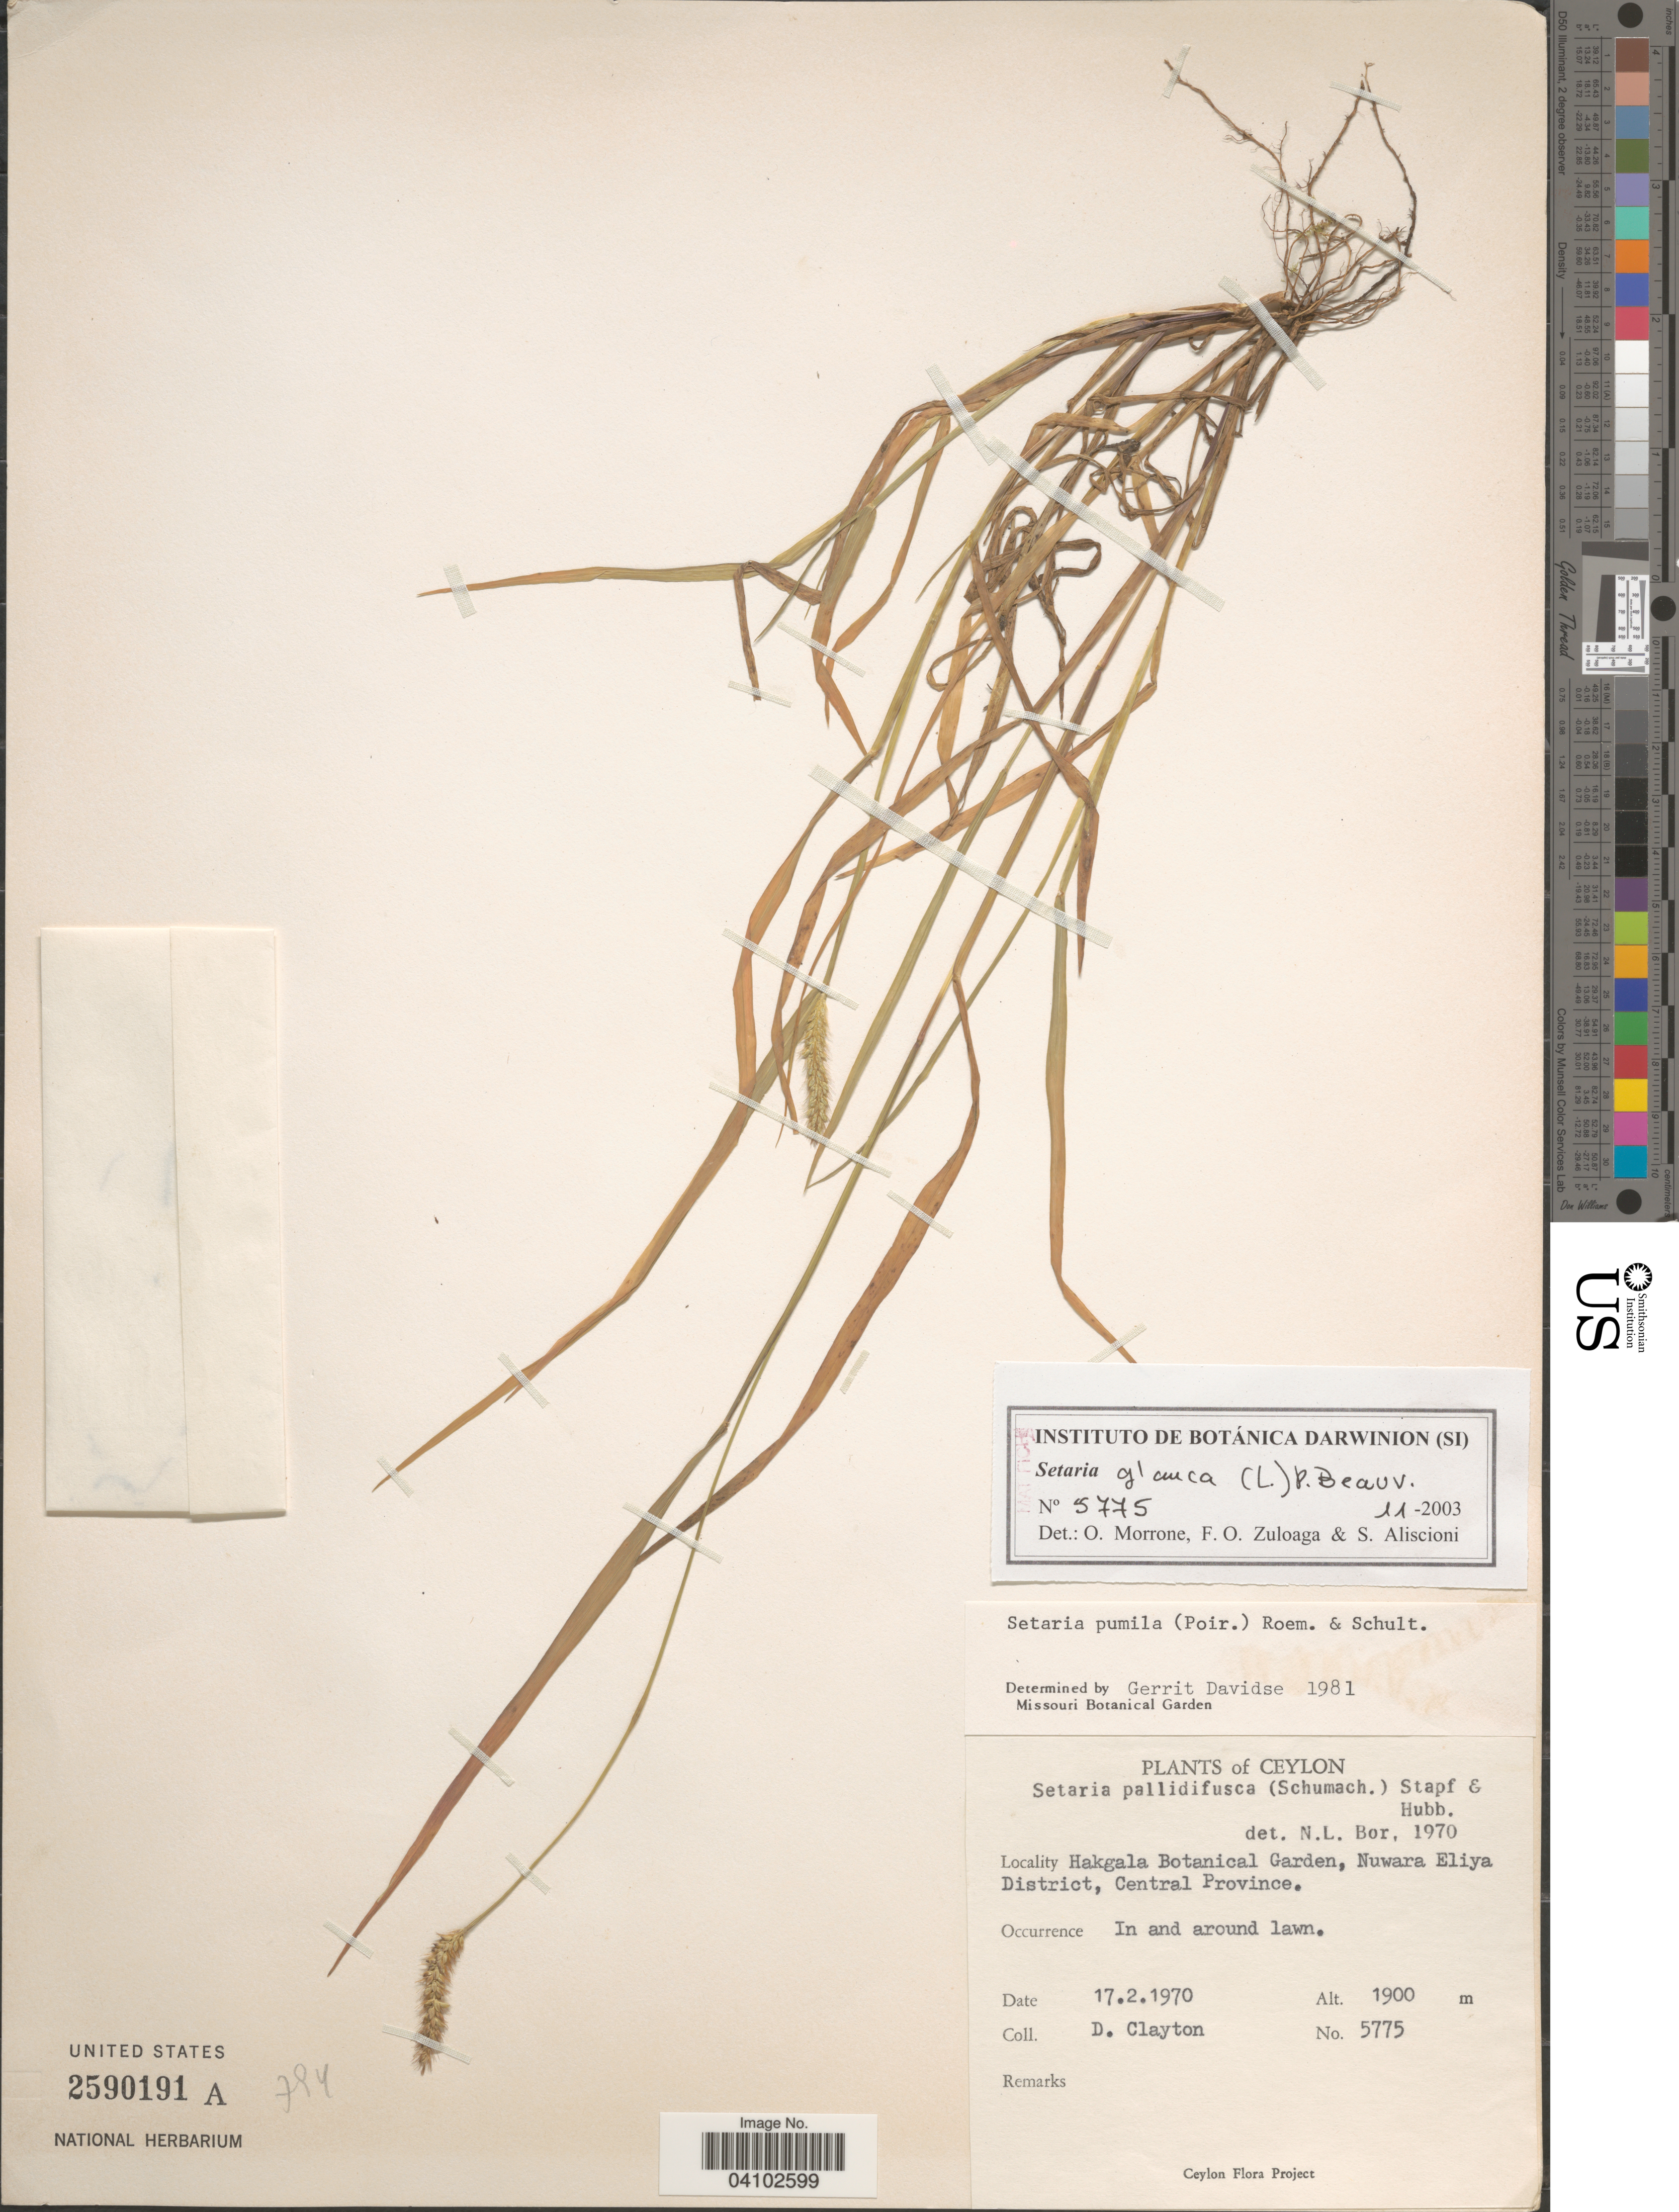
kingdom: Plantae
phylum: Tracheophyta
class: Liliopsida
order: Poales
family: Poaceae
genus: Cenchrus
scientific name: Cenchrus americanus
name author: (L.) Morrone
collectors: D. Clayton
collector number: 5775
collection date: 1970-02-17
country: Sri Lanka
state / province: Central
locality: Ceylon. Hakgala Botanical Garden, Nuwara Eliya District. In and around lawn.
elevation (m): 1900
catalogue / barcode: US 2590191A